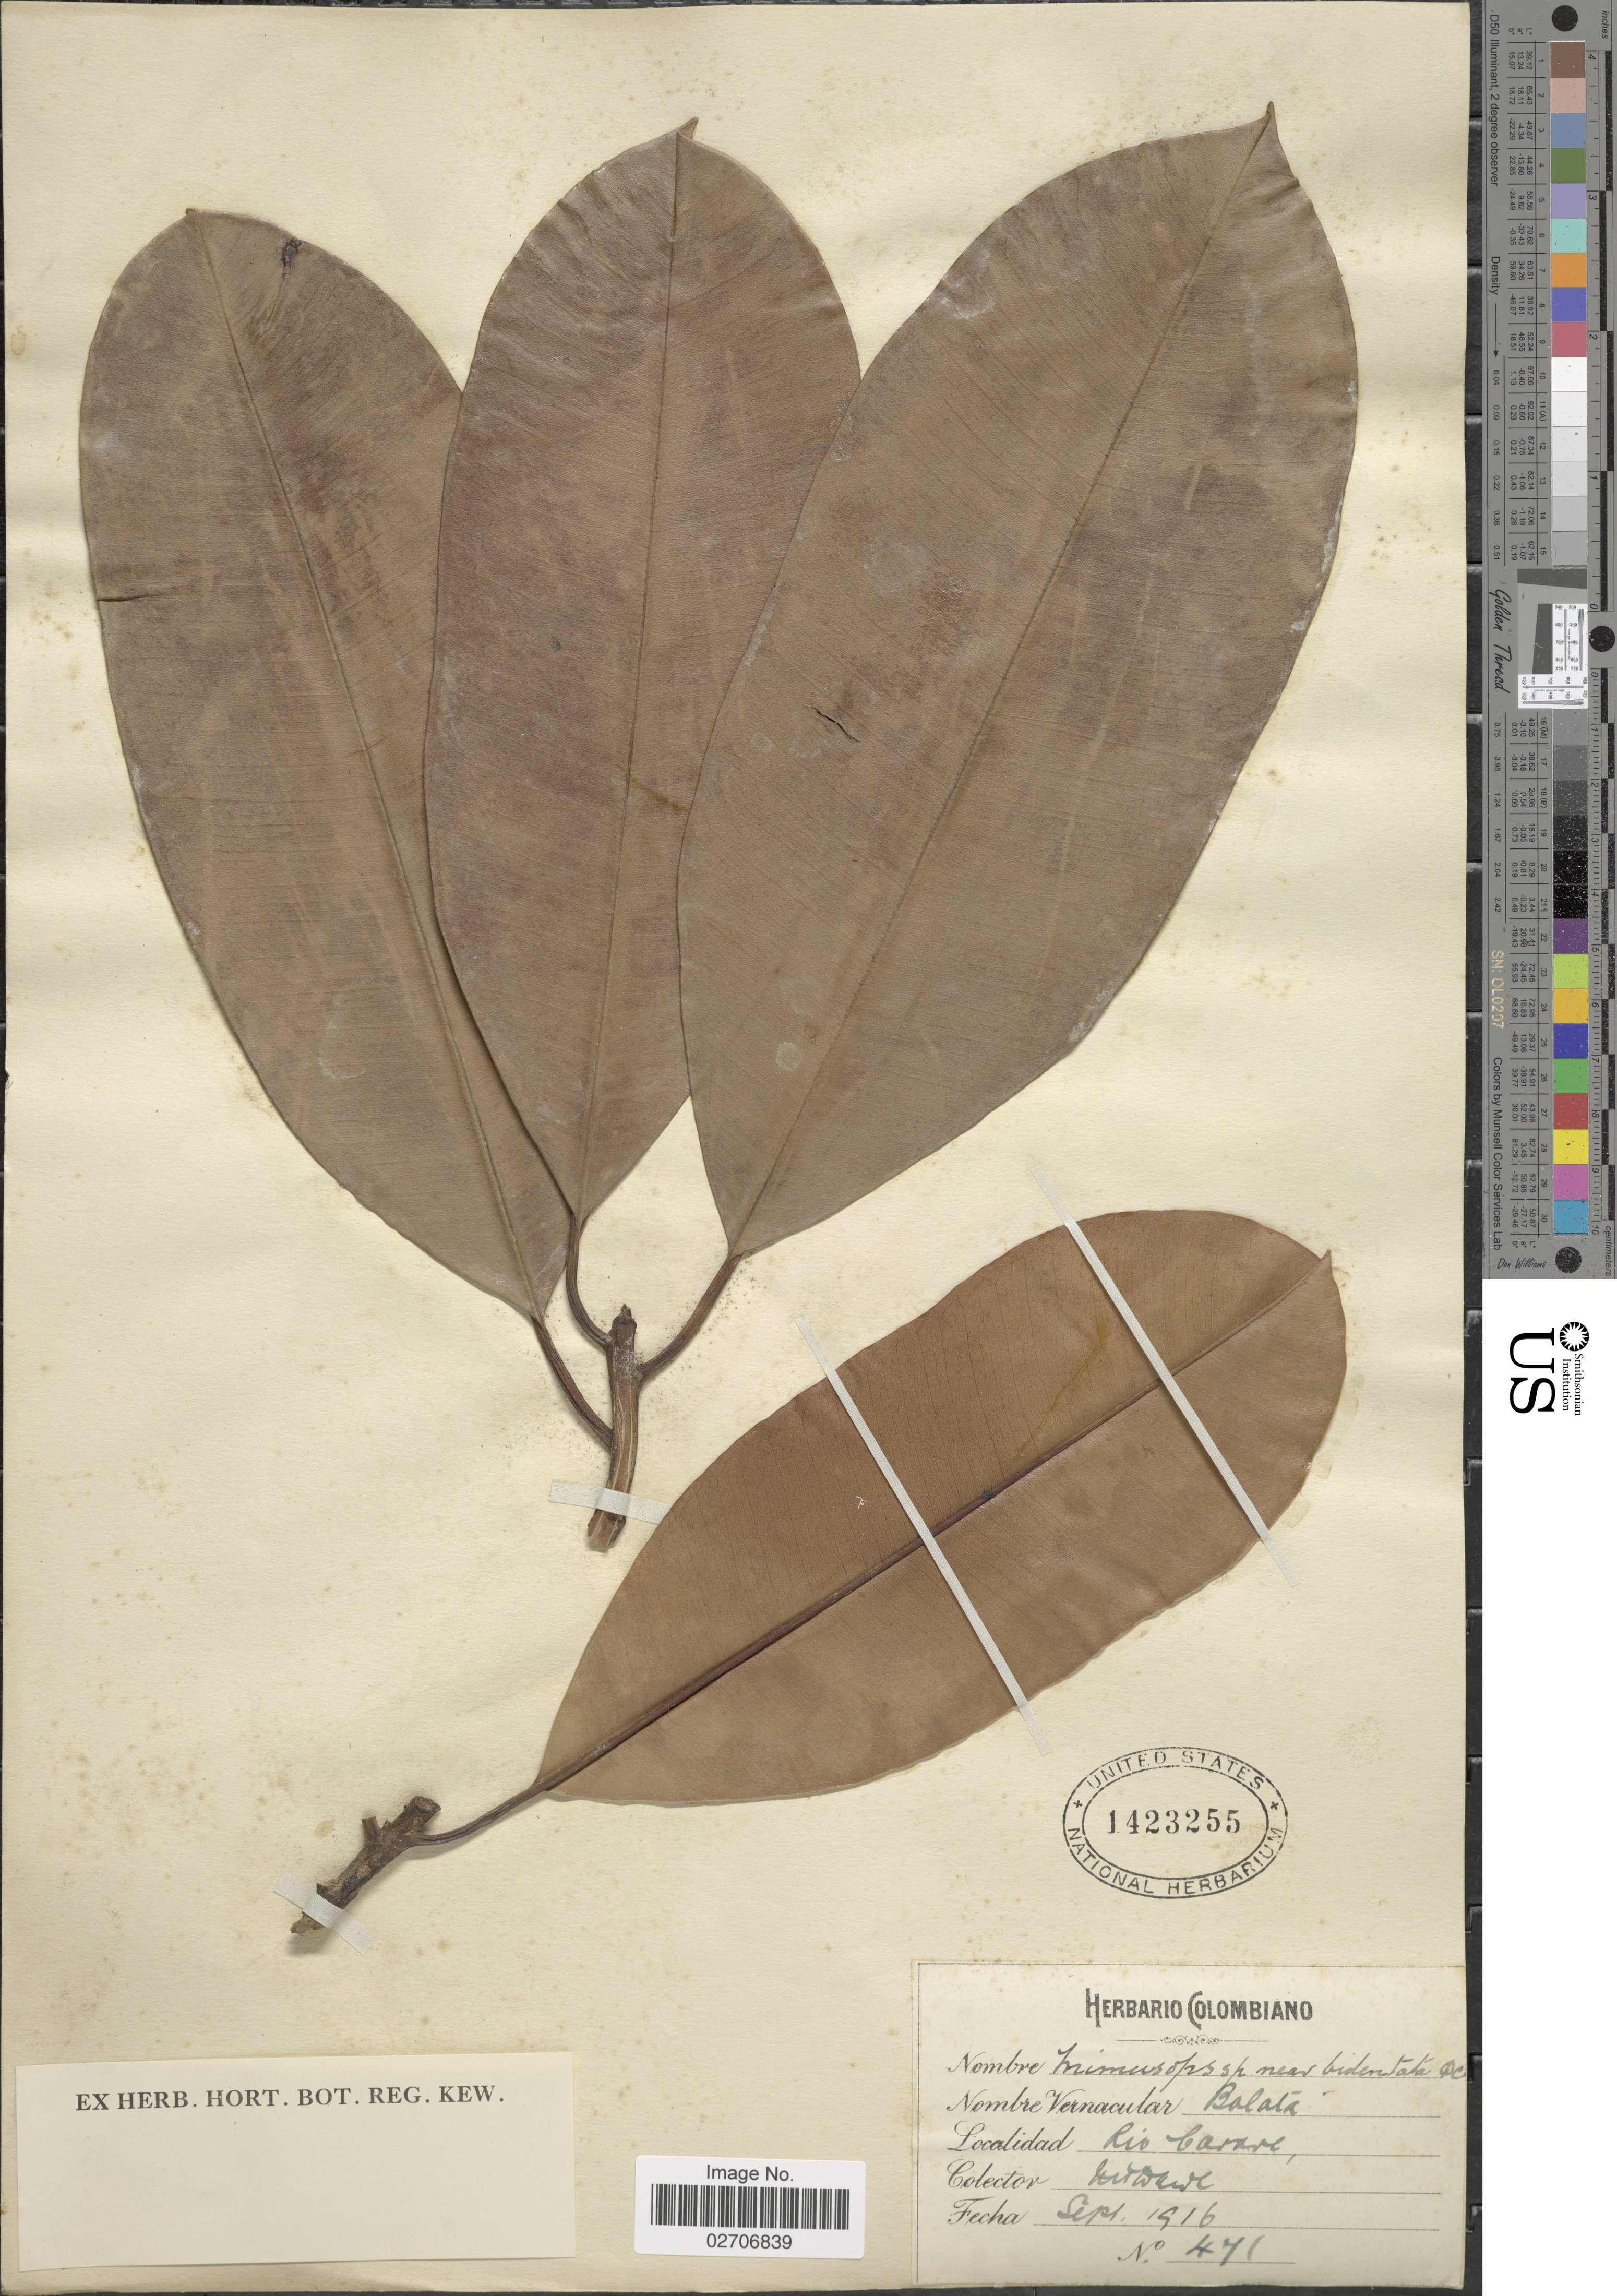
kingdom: Plantae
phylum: Tracheophyta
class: Magnoliopsida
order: Ericales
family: Sapotaceae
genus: Manilkara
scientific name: Manilkara sp.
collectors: M. T. Dawe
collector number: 471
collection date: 1916-09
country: Colombia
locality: Rio Carare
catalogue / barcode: US 1423255